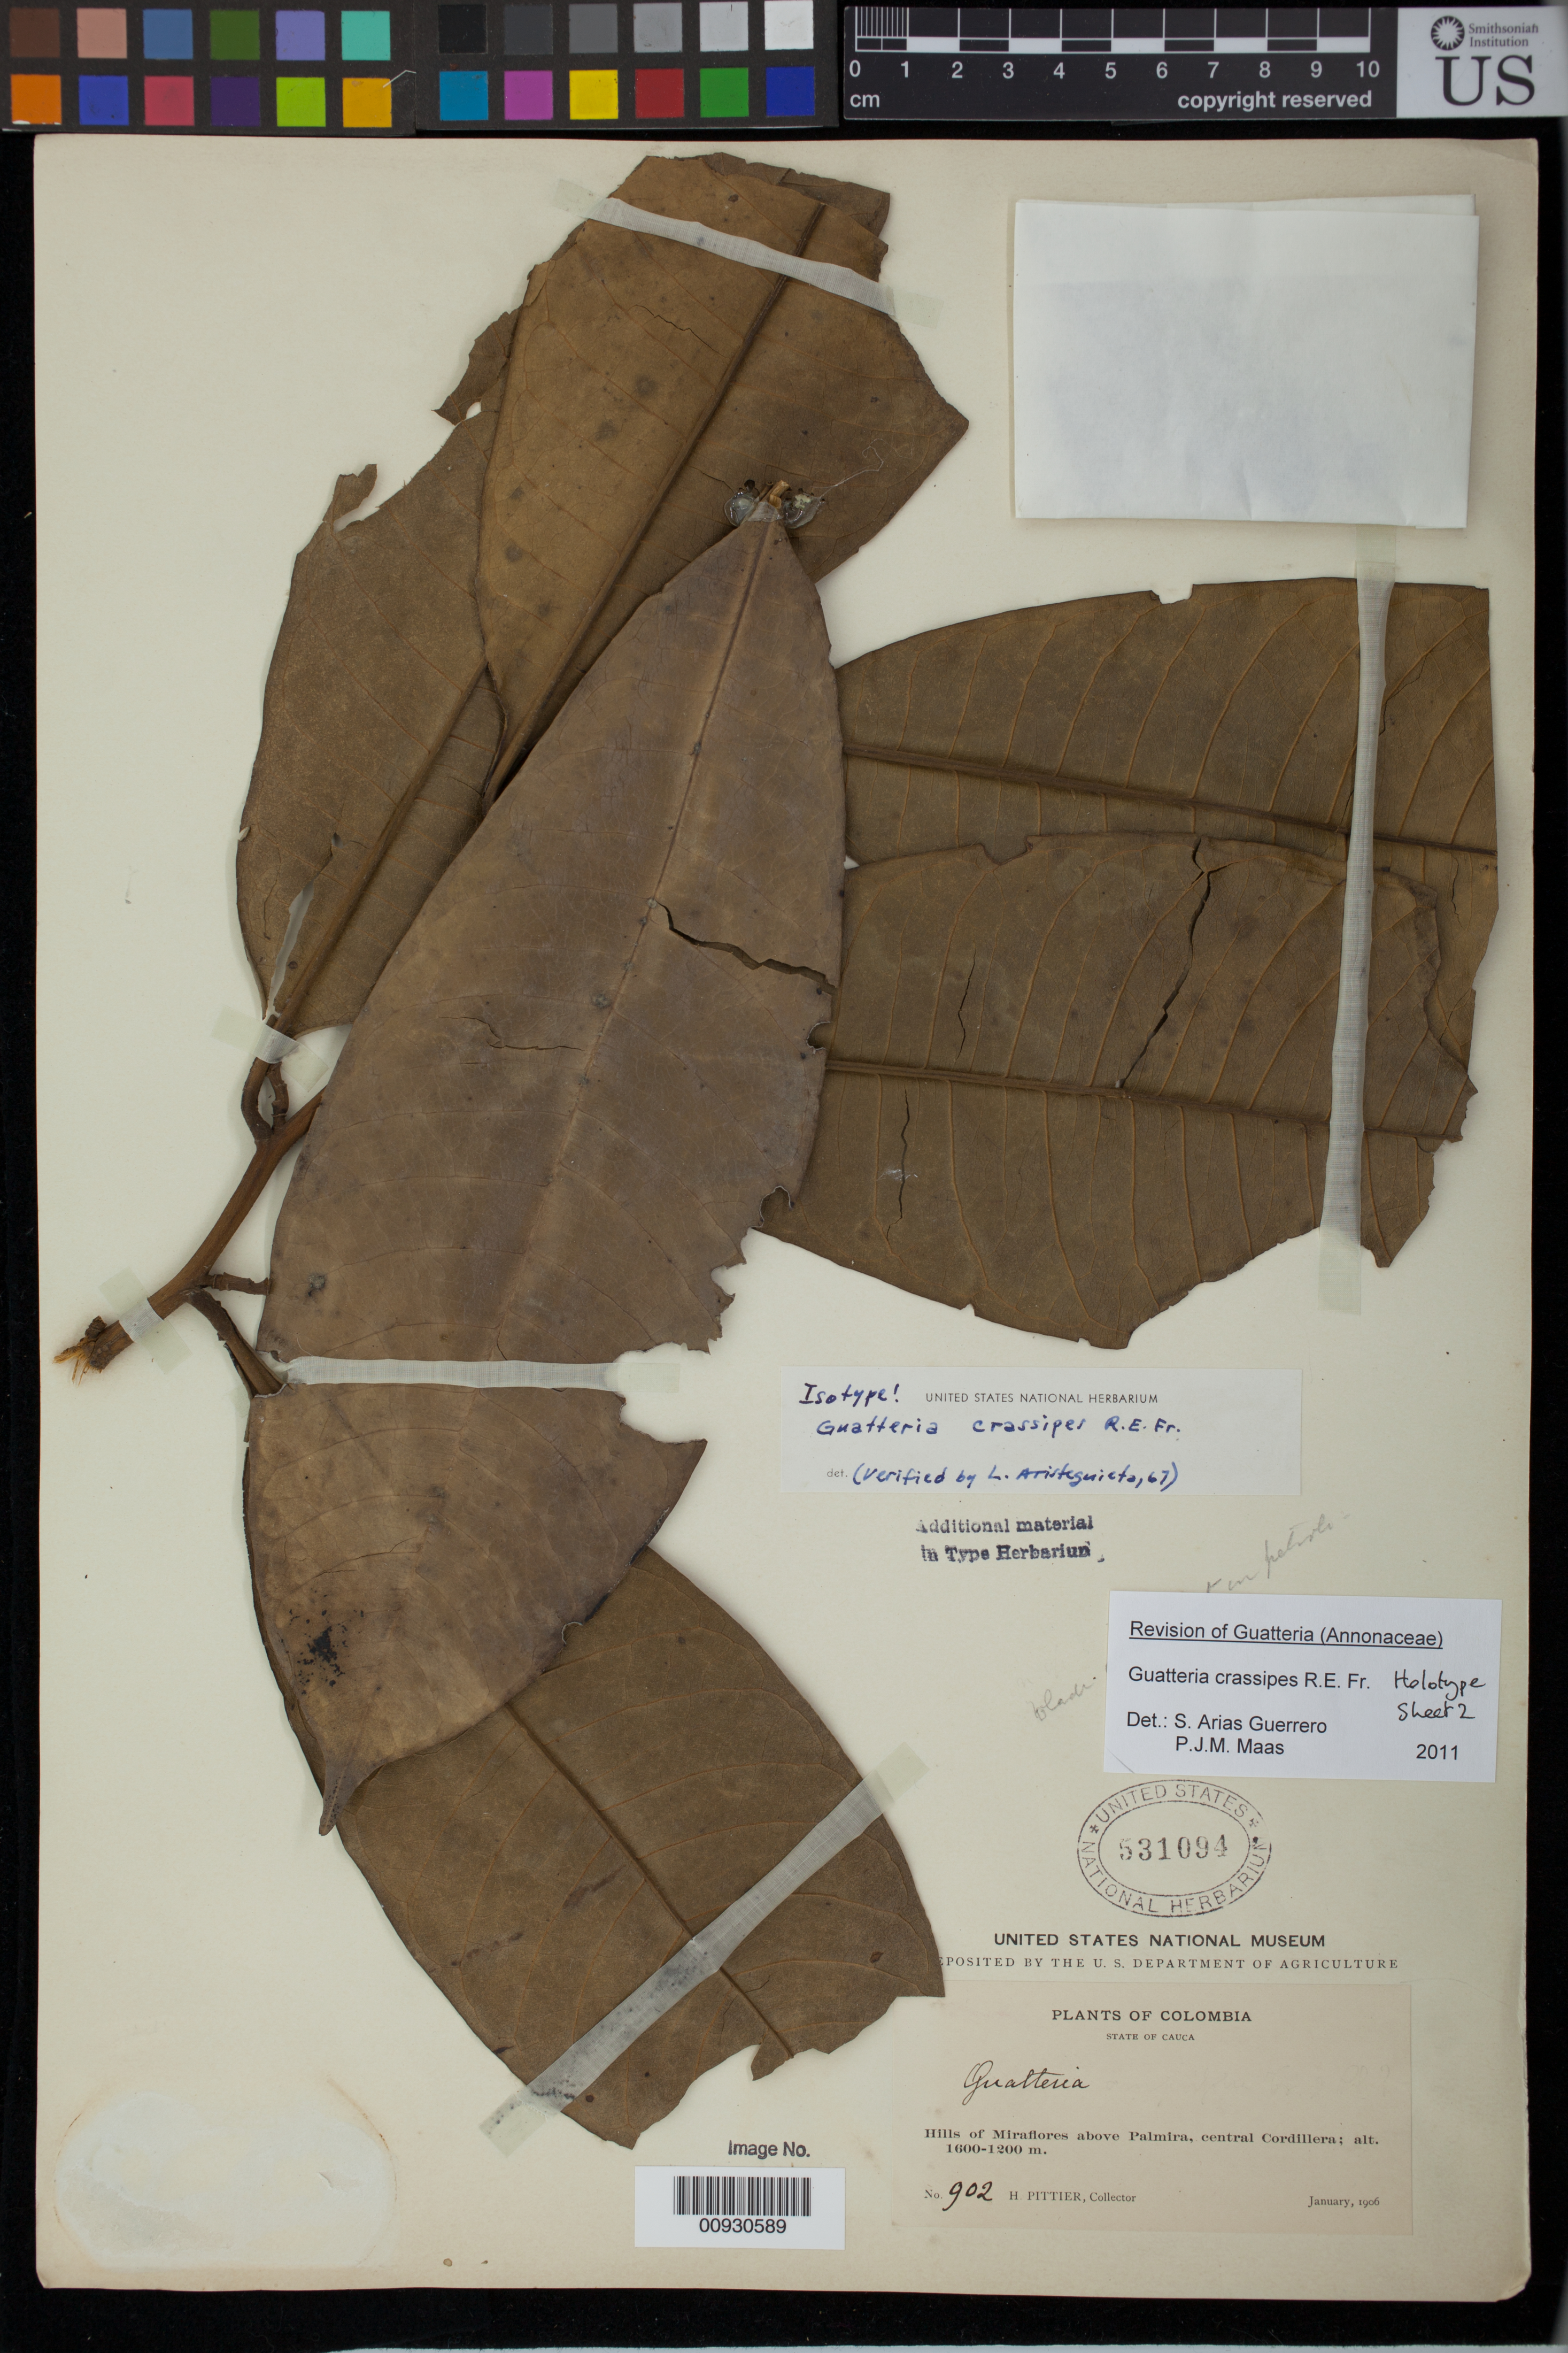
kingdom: Plantae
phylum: Tracheophyta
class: Magnoliopsida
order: Magnoliales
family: Annonaceae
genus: Guatteria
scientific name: Guatteria crassipes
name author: R.E. Fr.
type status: Isotype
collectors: H. F. Pittier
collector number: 902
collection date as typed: Jan 1906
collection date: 1906-01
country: Colombia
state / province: Cauca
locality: Hills of Miraflores above Palmira, Central Cordillera.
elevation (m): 1200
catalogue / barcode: US 531094